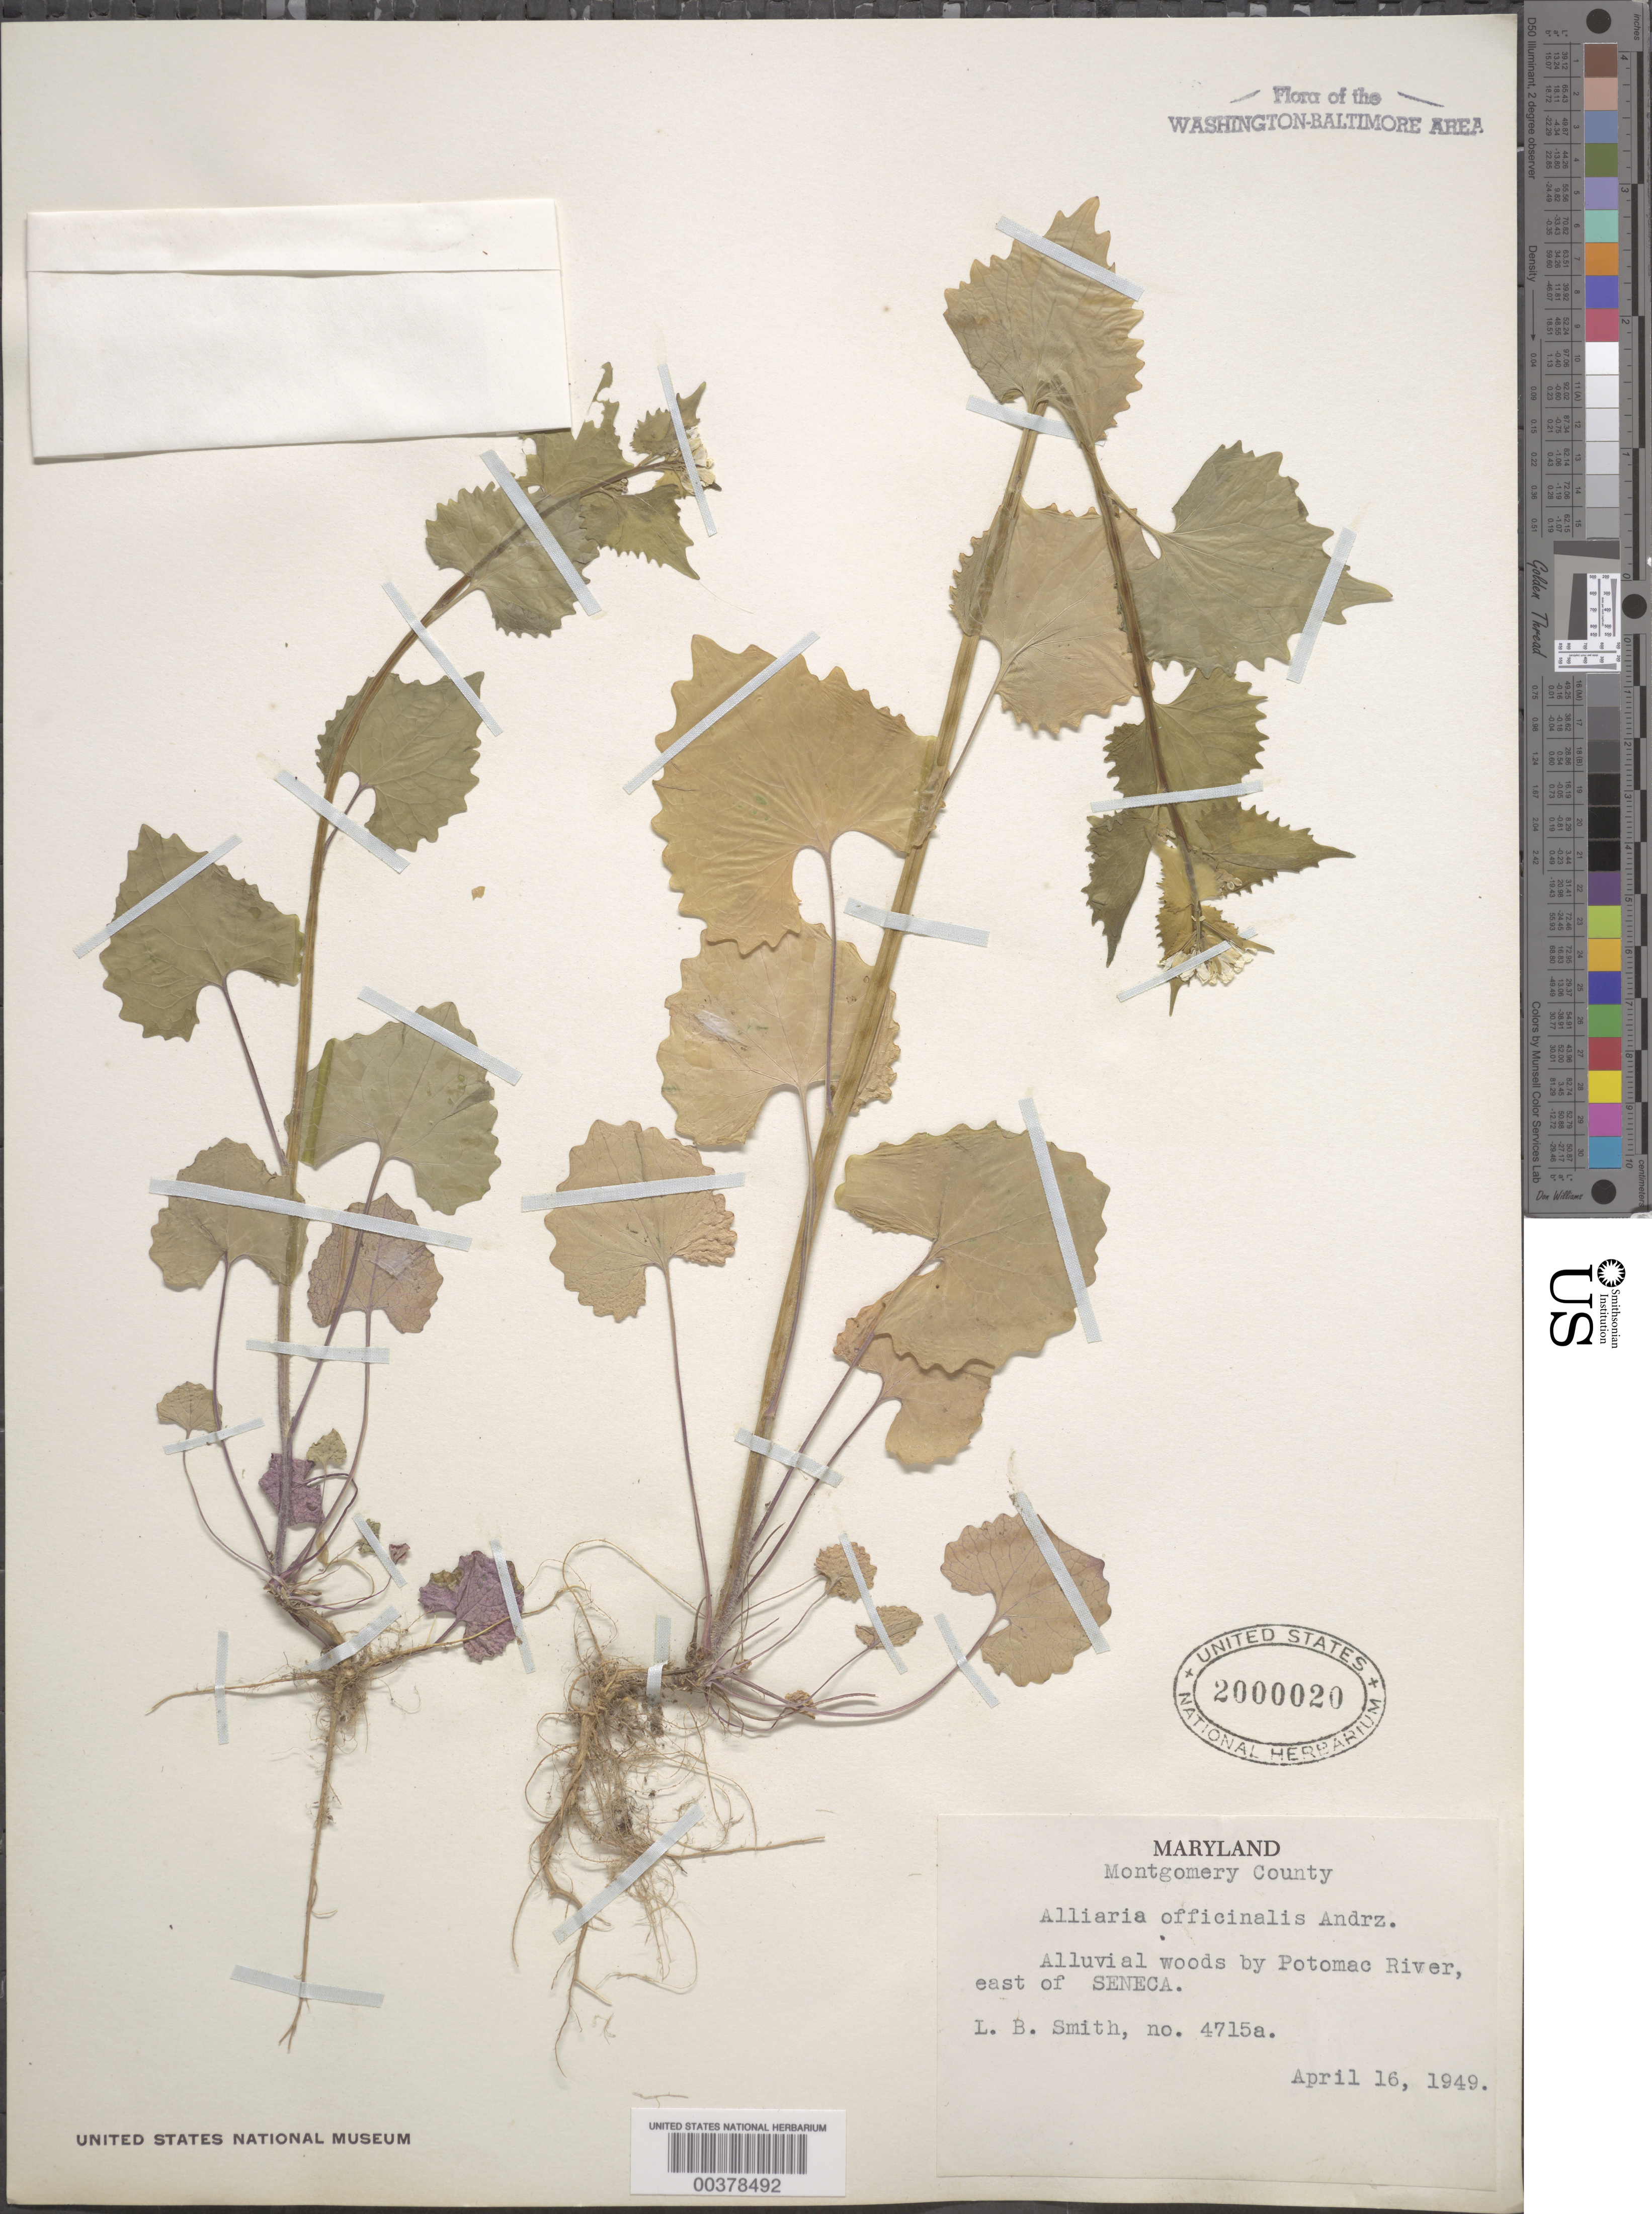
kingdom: Plantae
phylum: Tracheophyta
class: Magnoliopsida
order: Brassicales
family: Brassicaceae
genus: Alliaria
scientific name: Alliaria petiolata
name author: (M. Bieb.) Cavara & Grande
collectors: L. Smith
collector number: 4715A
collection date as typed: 16 Apr 1949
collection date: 1949-04-16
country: United States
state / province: Maryland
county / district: Montgomery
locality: Potomac River, east of Seneca C. & O. Canal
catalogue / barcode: US 2000020